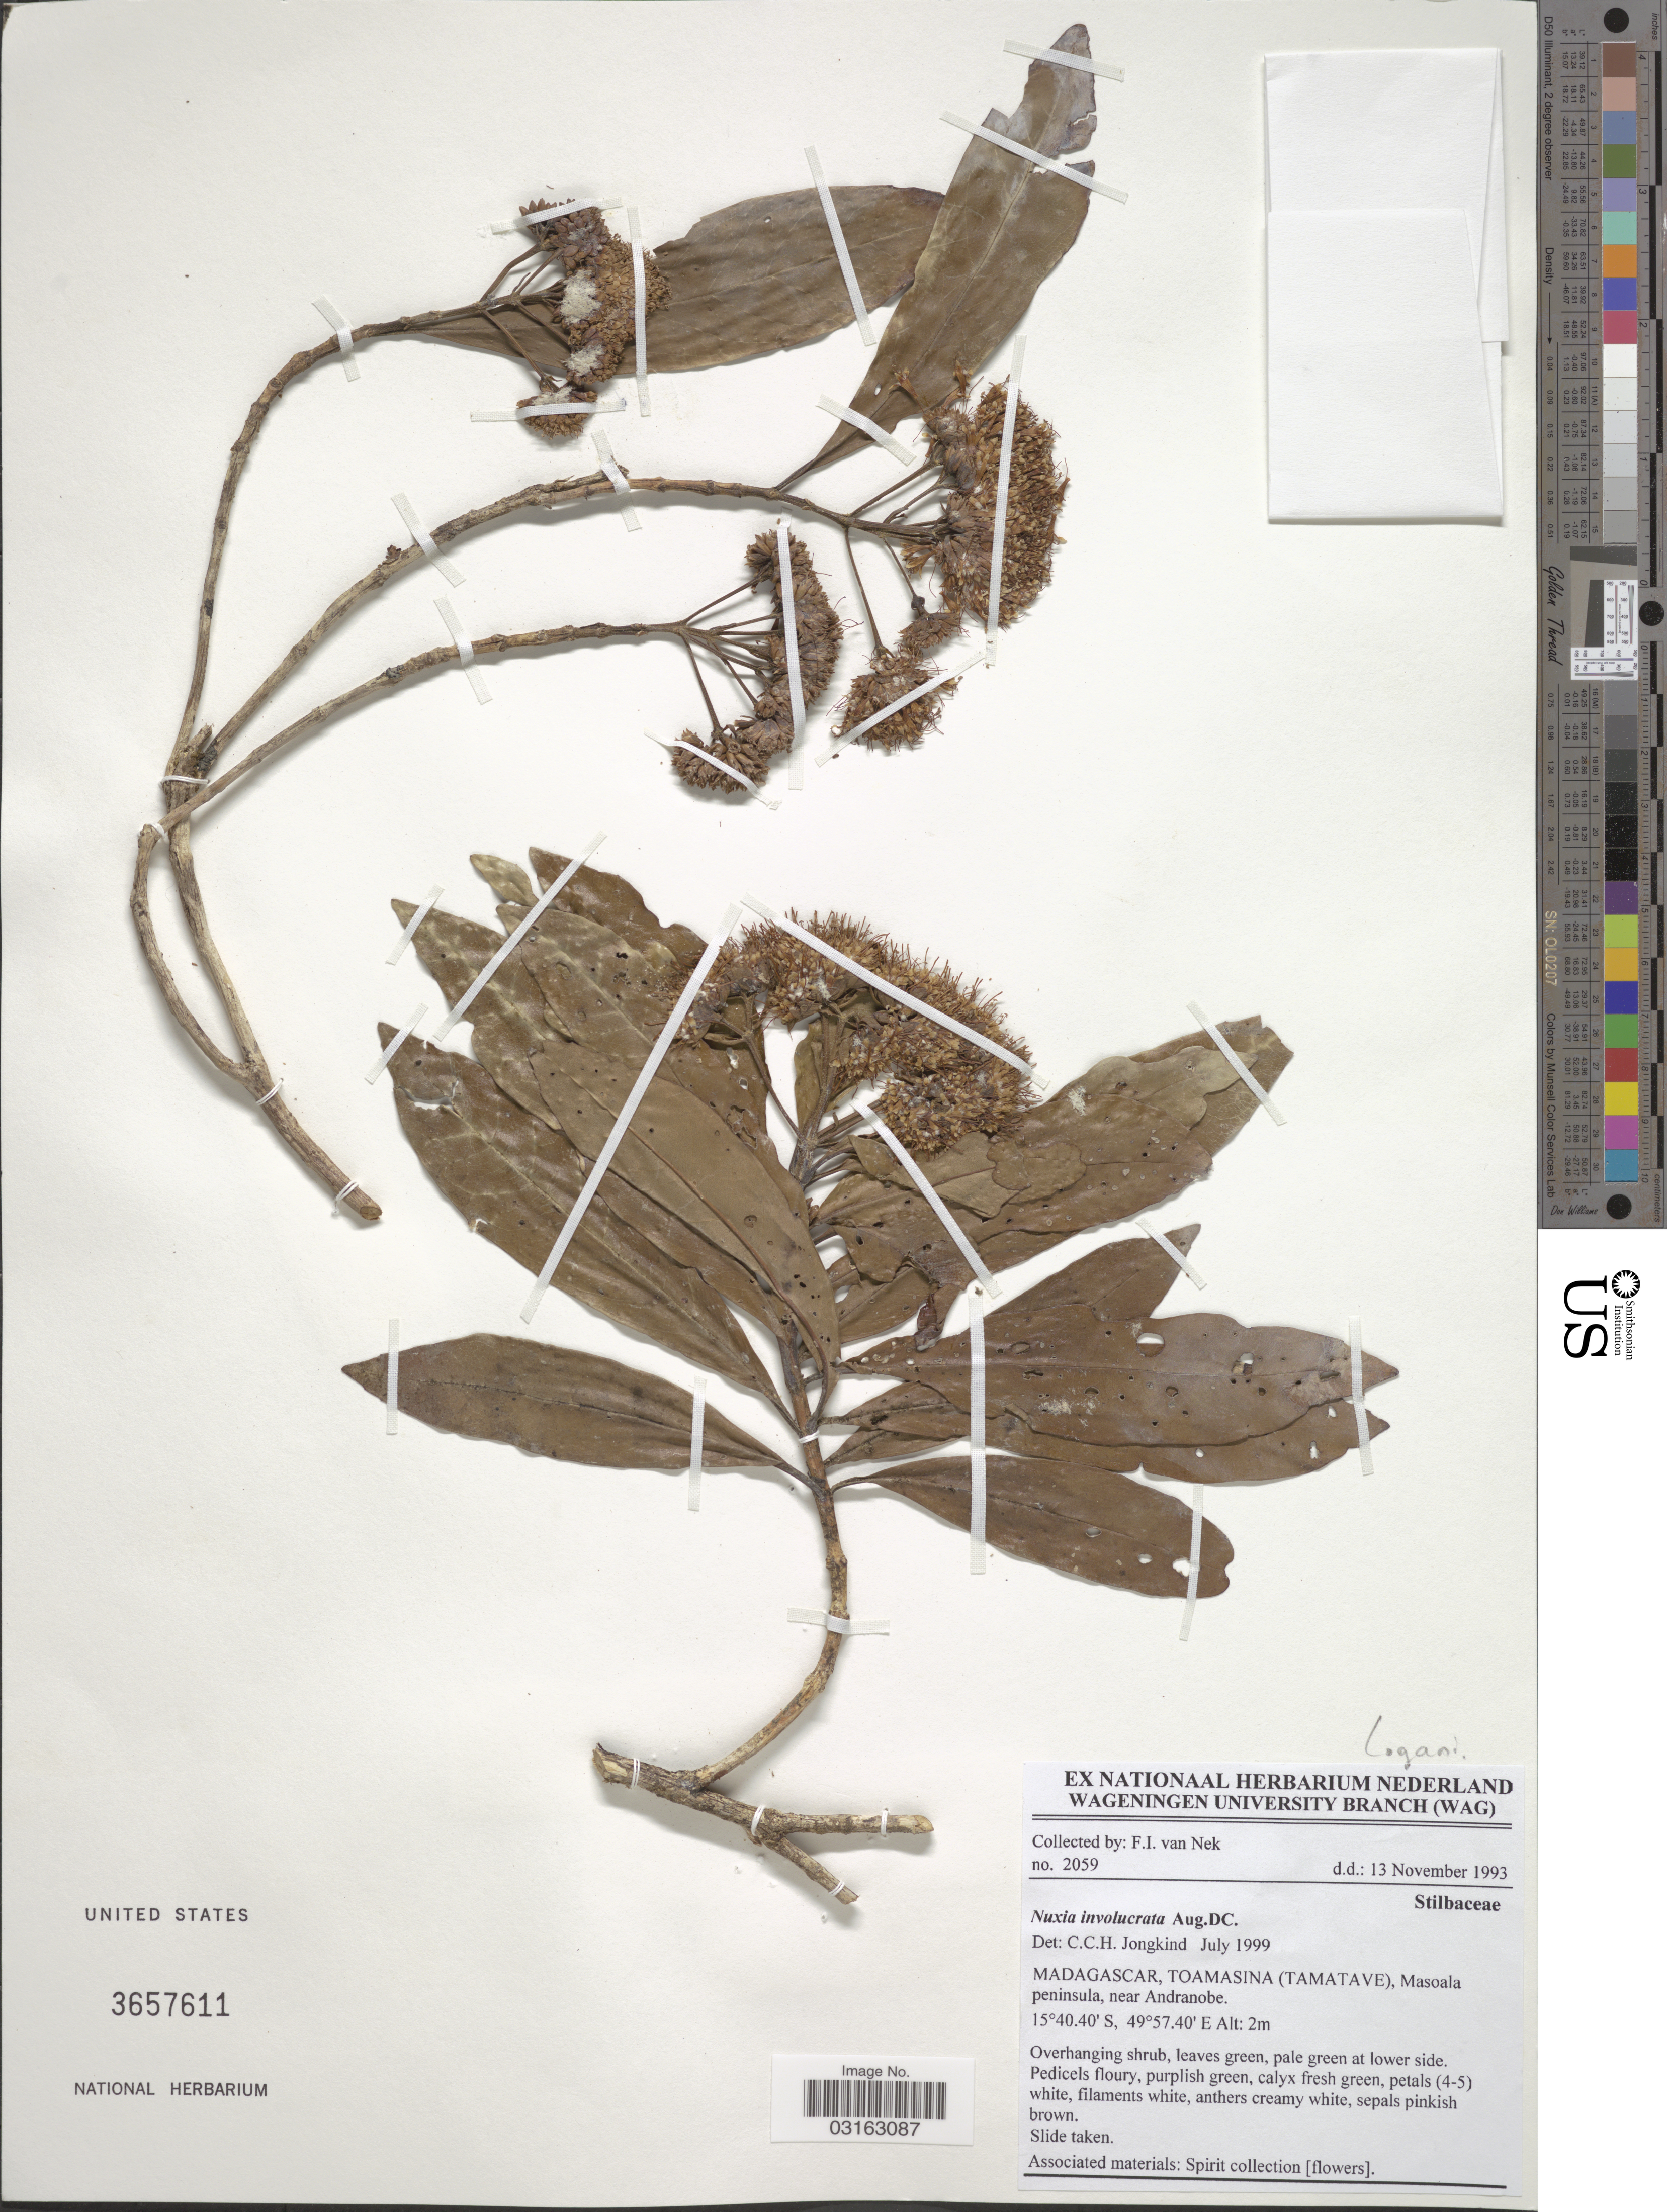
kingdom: Plantae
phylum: Tracheophyta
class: Magnoliopsida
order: Lamiales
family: Stilbaceae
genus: Nuxia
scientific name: Nuxia involucrata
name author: Aug. DC.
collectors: F. van Nek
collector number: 2059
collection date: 1993-11-13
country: Madagascar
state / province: Analanjirofo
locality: (Tamatatave), Masoala peninsula, near Andranobe.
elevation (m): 2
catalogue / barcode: US 3657611